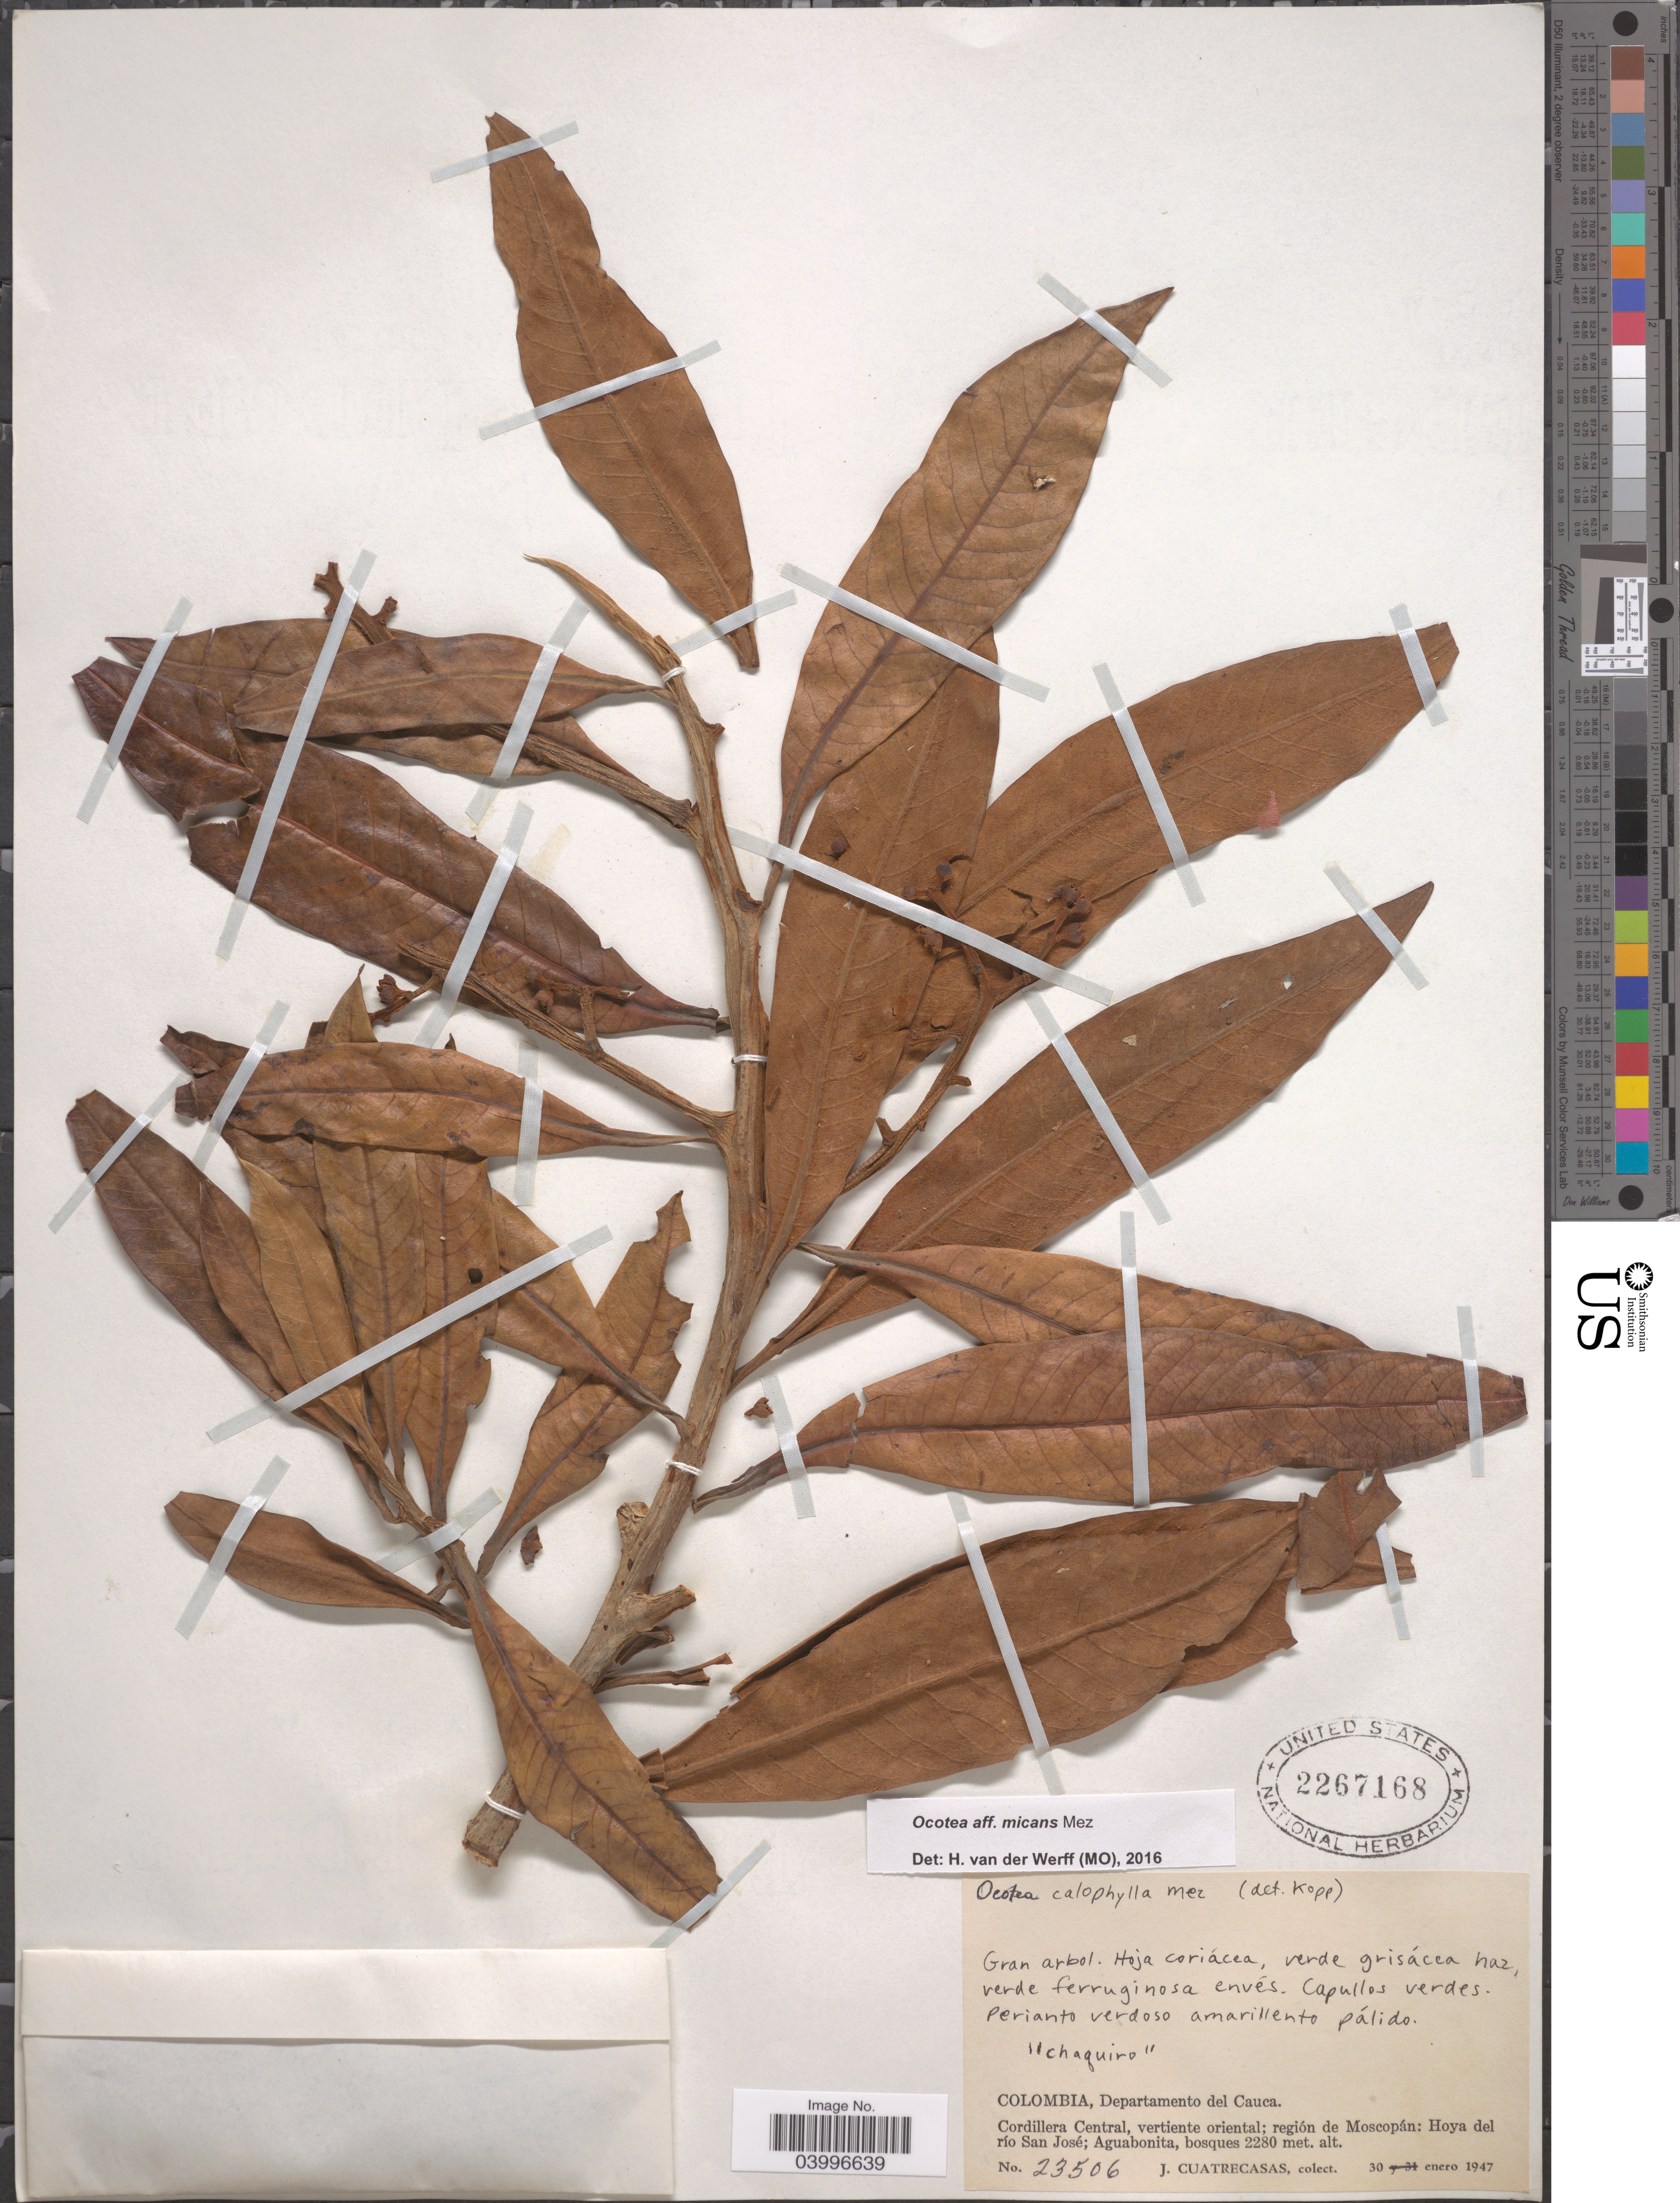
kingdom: Plantae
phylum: Tracheophyta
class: Magnoliopsida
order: Laurales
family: Lauraceae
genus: Ocotea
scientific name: Ocotea micans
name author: Mez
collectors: J. Cuatrecasas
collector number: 23506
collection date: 1947-01-30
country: Colombia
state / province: Cauca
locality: Departamento del Cauca. Cordillera Central, vertiente oriental; región de Moscopán: Hoya del río Sa José; Aguabonita.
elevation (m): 2280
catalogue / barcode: US 2267168